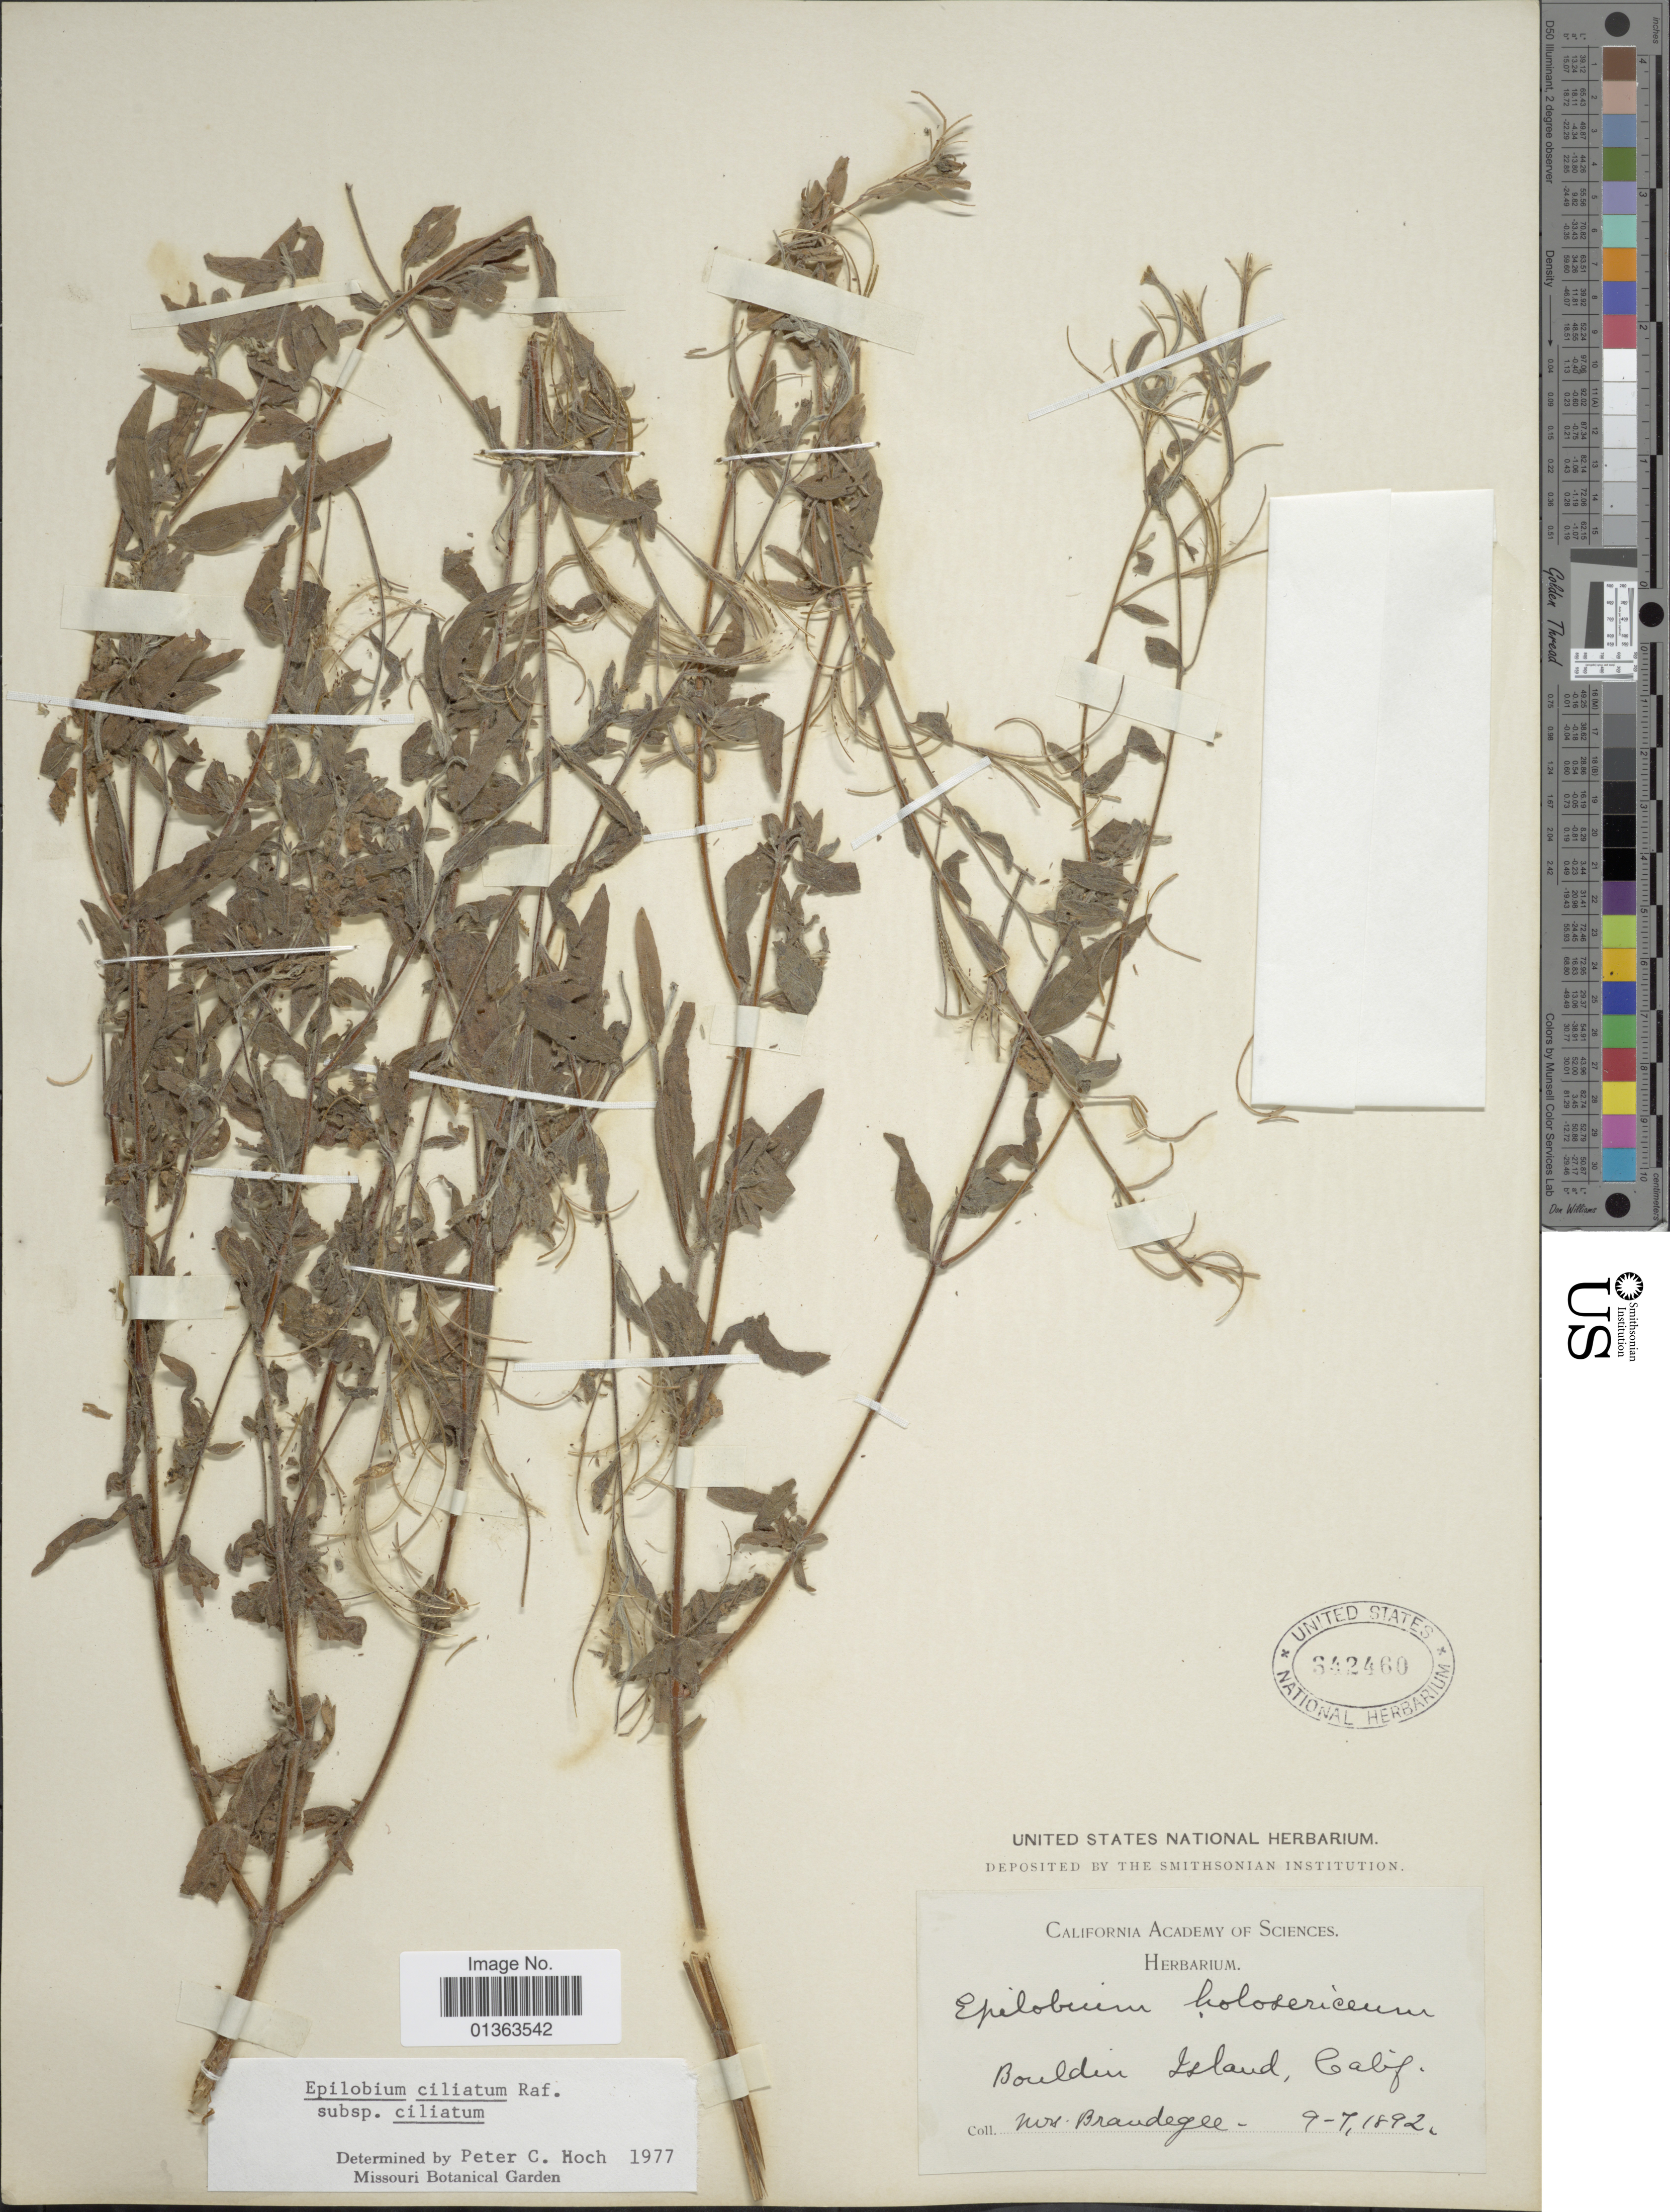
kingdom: Plantae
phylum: Tracheophyta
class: Magnoliopsida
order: Myrtales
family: Onagraceae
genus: Epilobium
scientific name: Epilobium ciliatum subsp. ciliatum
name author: Raf.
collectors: -- Brandegee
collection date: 1892-07-09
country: United States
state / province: California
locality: Bouldin Island.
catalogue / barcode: US 342460